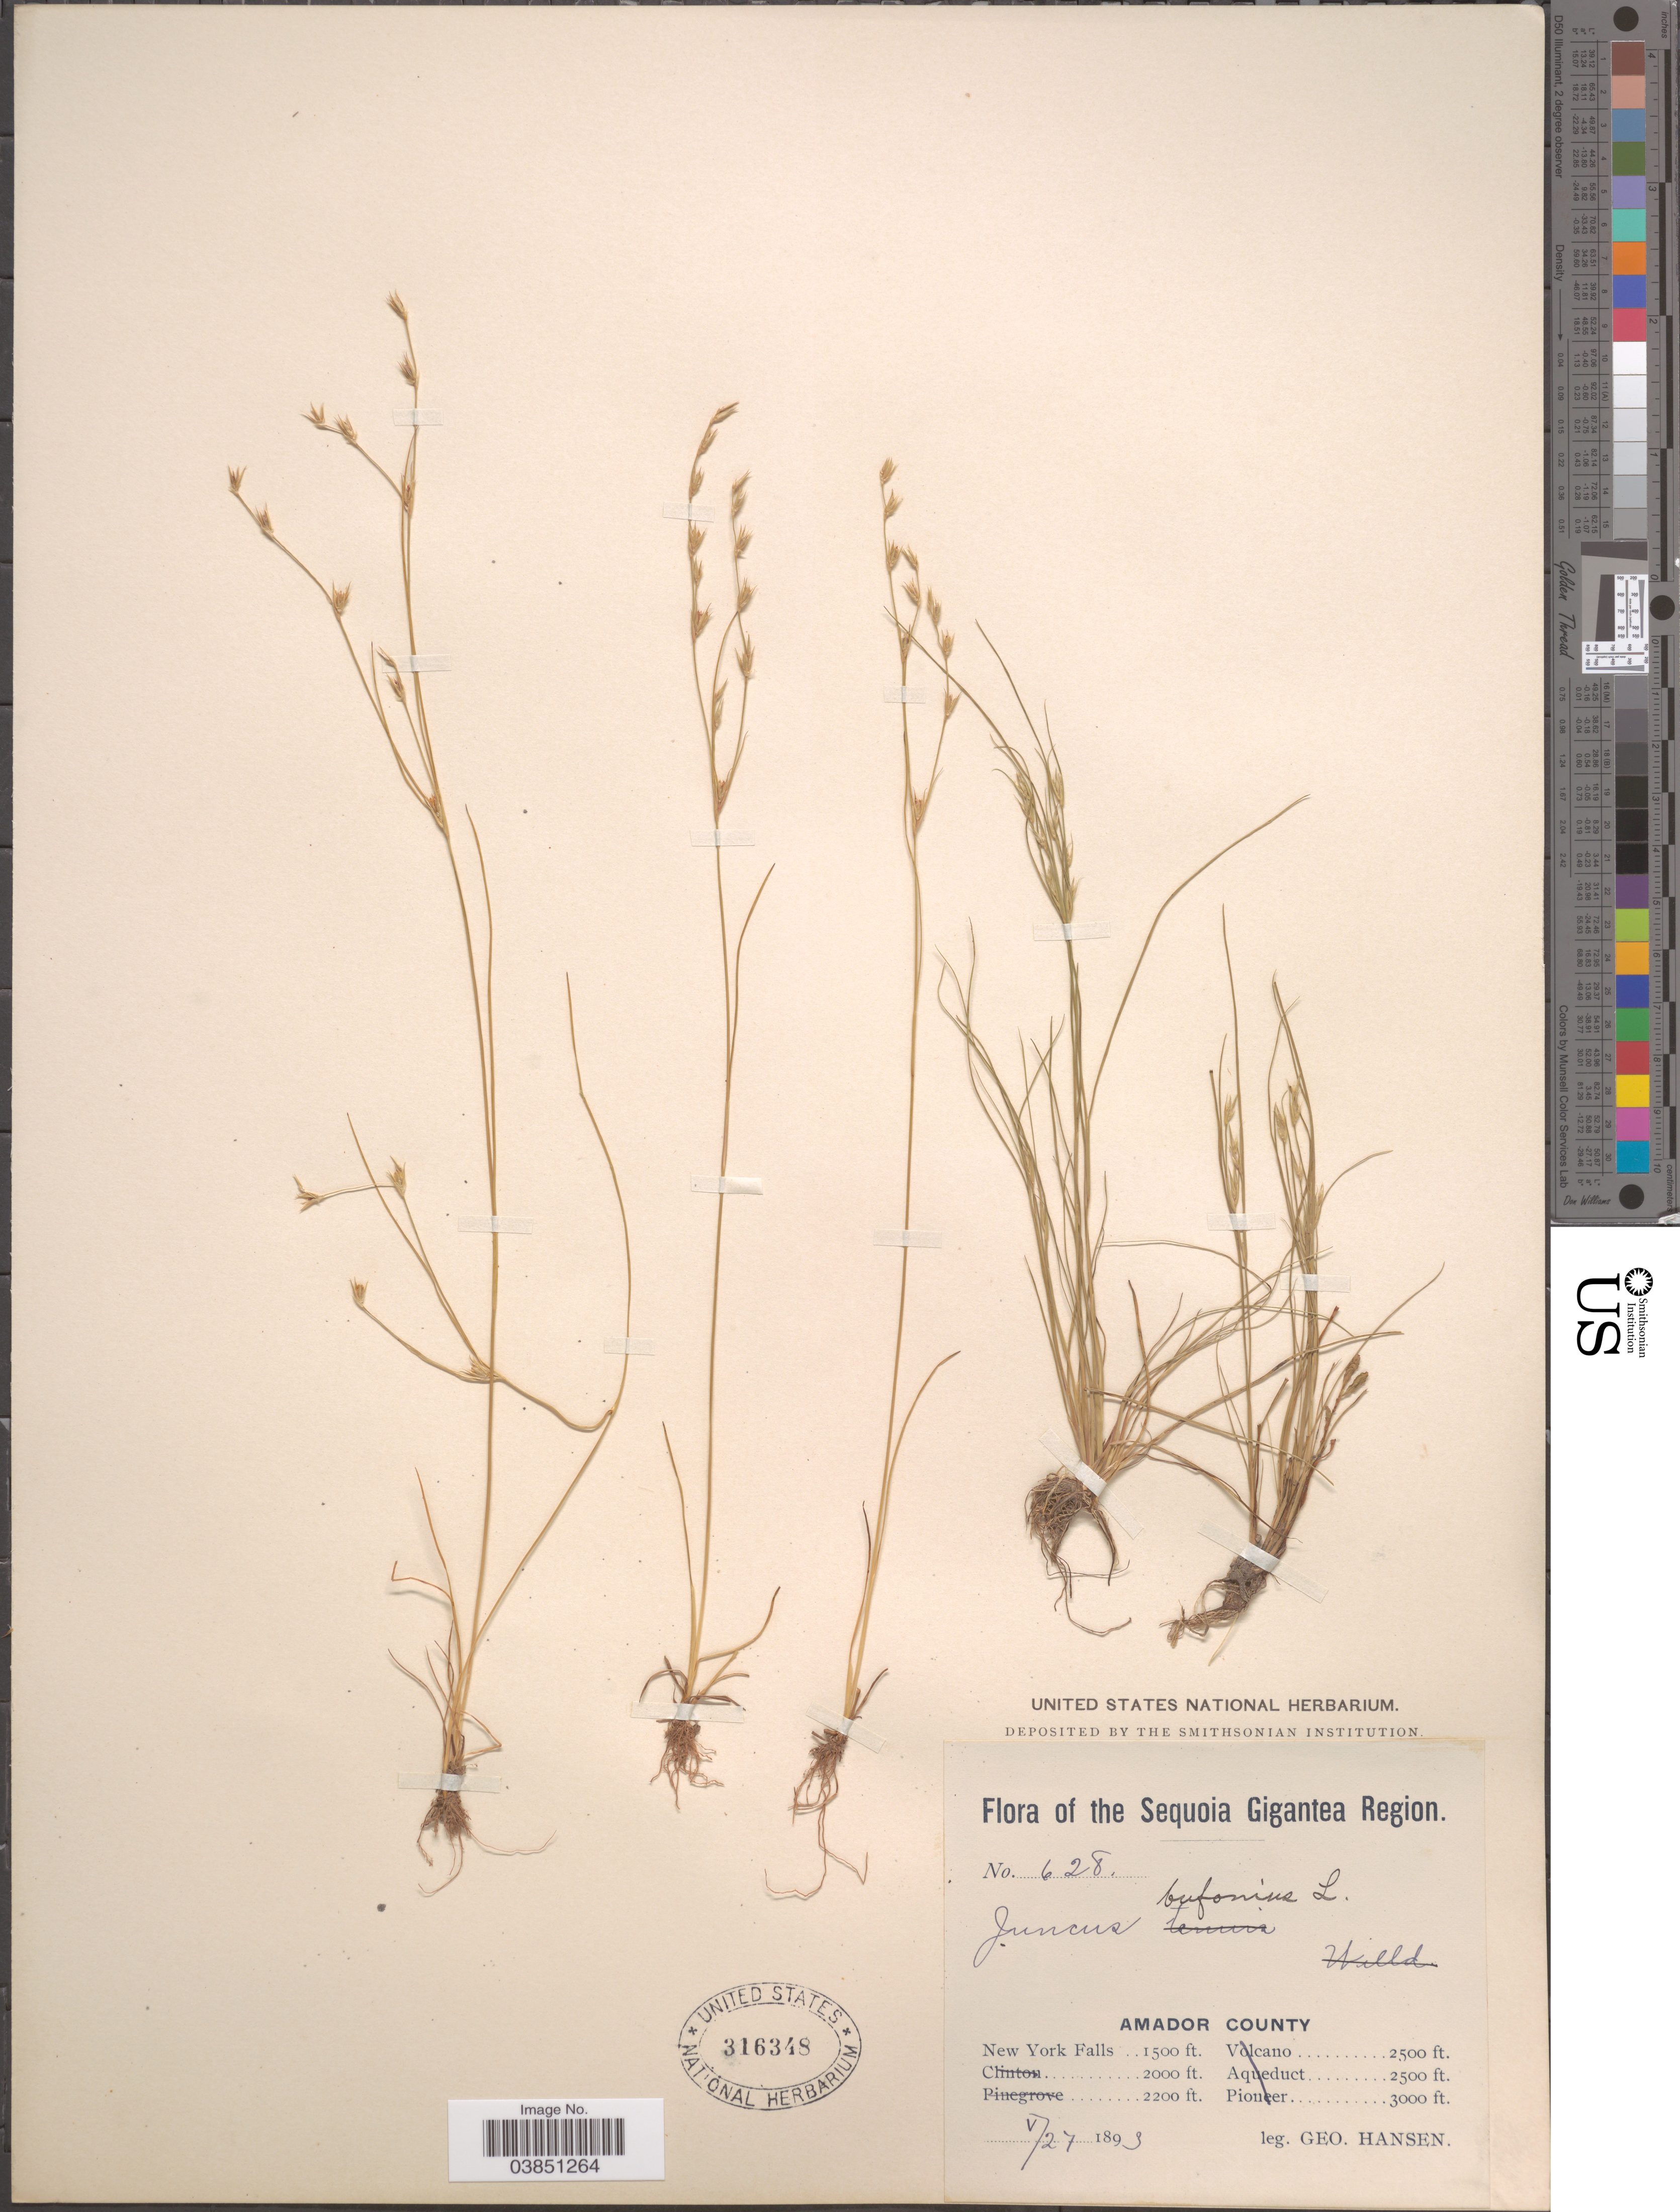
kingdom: Plantae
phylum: Tracheophyta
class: Liliopsida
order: Poales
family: Juncaceae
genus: Juncus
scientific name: Juncus bufonius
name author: L.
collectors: G. Hansen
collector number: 628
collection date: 1893-05-27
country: United States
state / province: California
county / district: Amador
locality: Sequoia Gigantea Region. Amador County. New York Falls.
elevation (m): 457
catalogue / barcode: US 316348